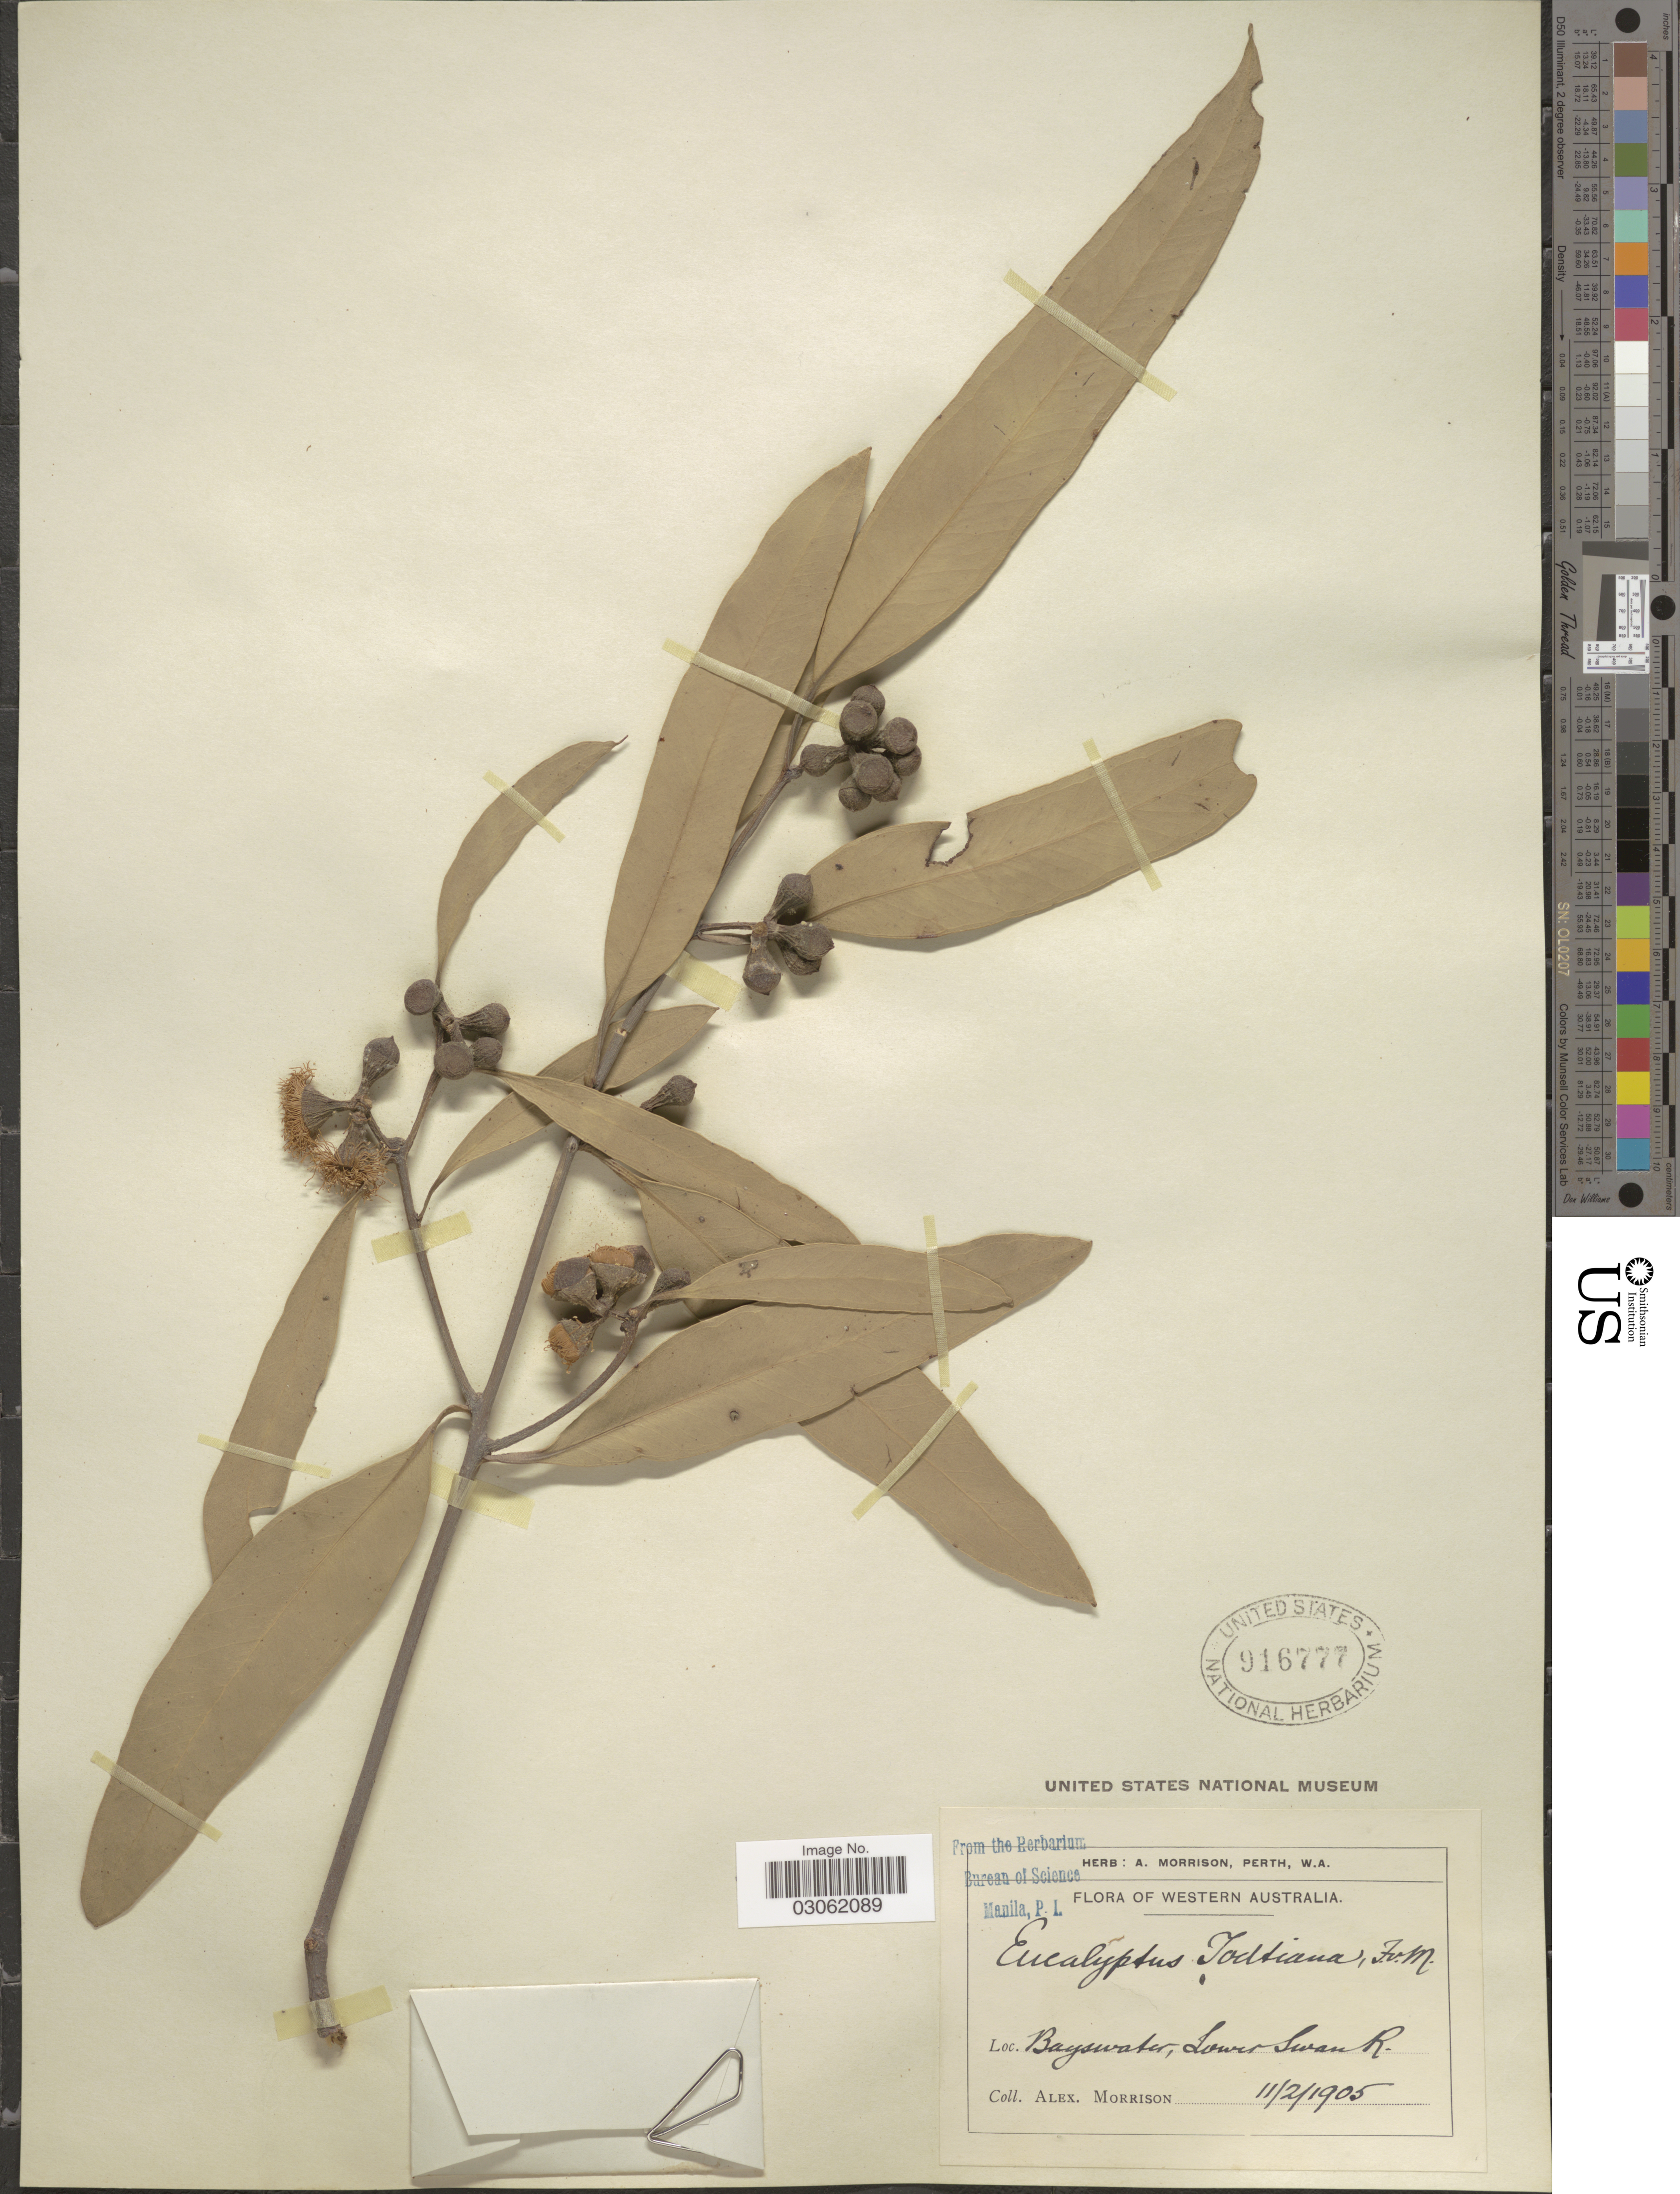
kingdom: Plantae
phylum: Tracheophyta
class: Magnoliopsida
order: Myrtales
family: Myrtaceae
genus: Eucalyptus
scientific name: Eucalyptus todtiana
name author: F. Muell.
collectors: A. Morrison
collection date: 1905-02-11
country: Australia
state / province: Western Australia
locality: Bayswater, Lower Swan R.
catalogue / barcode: US 916777